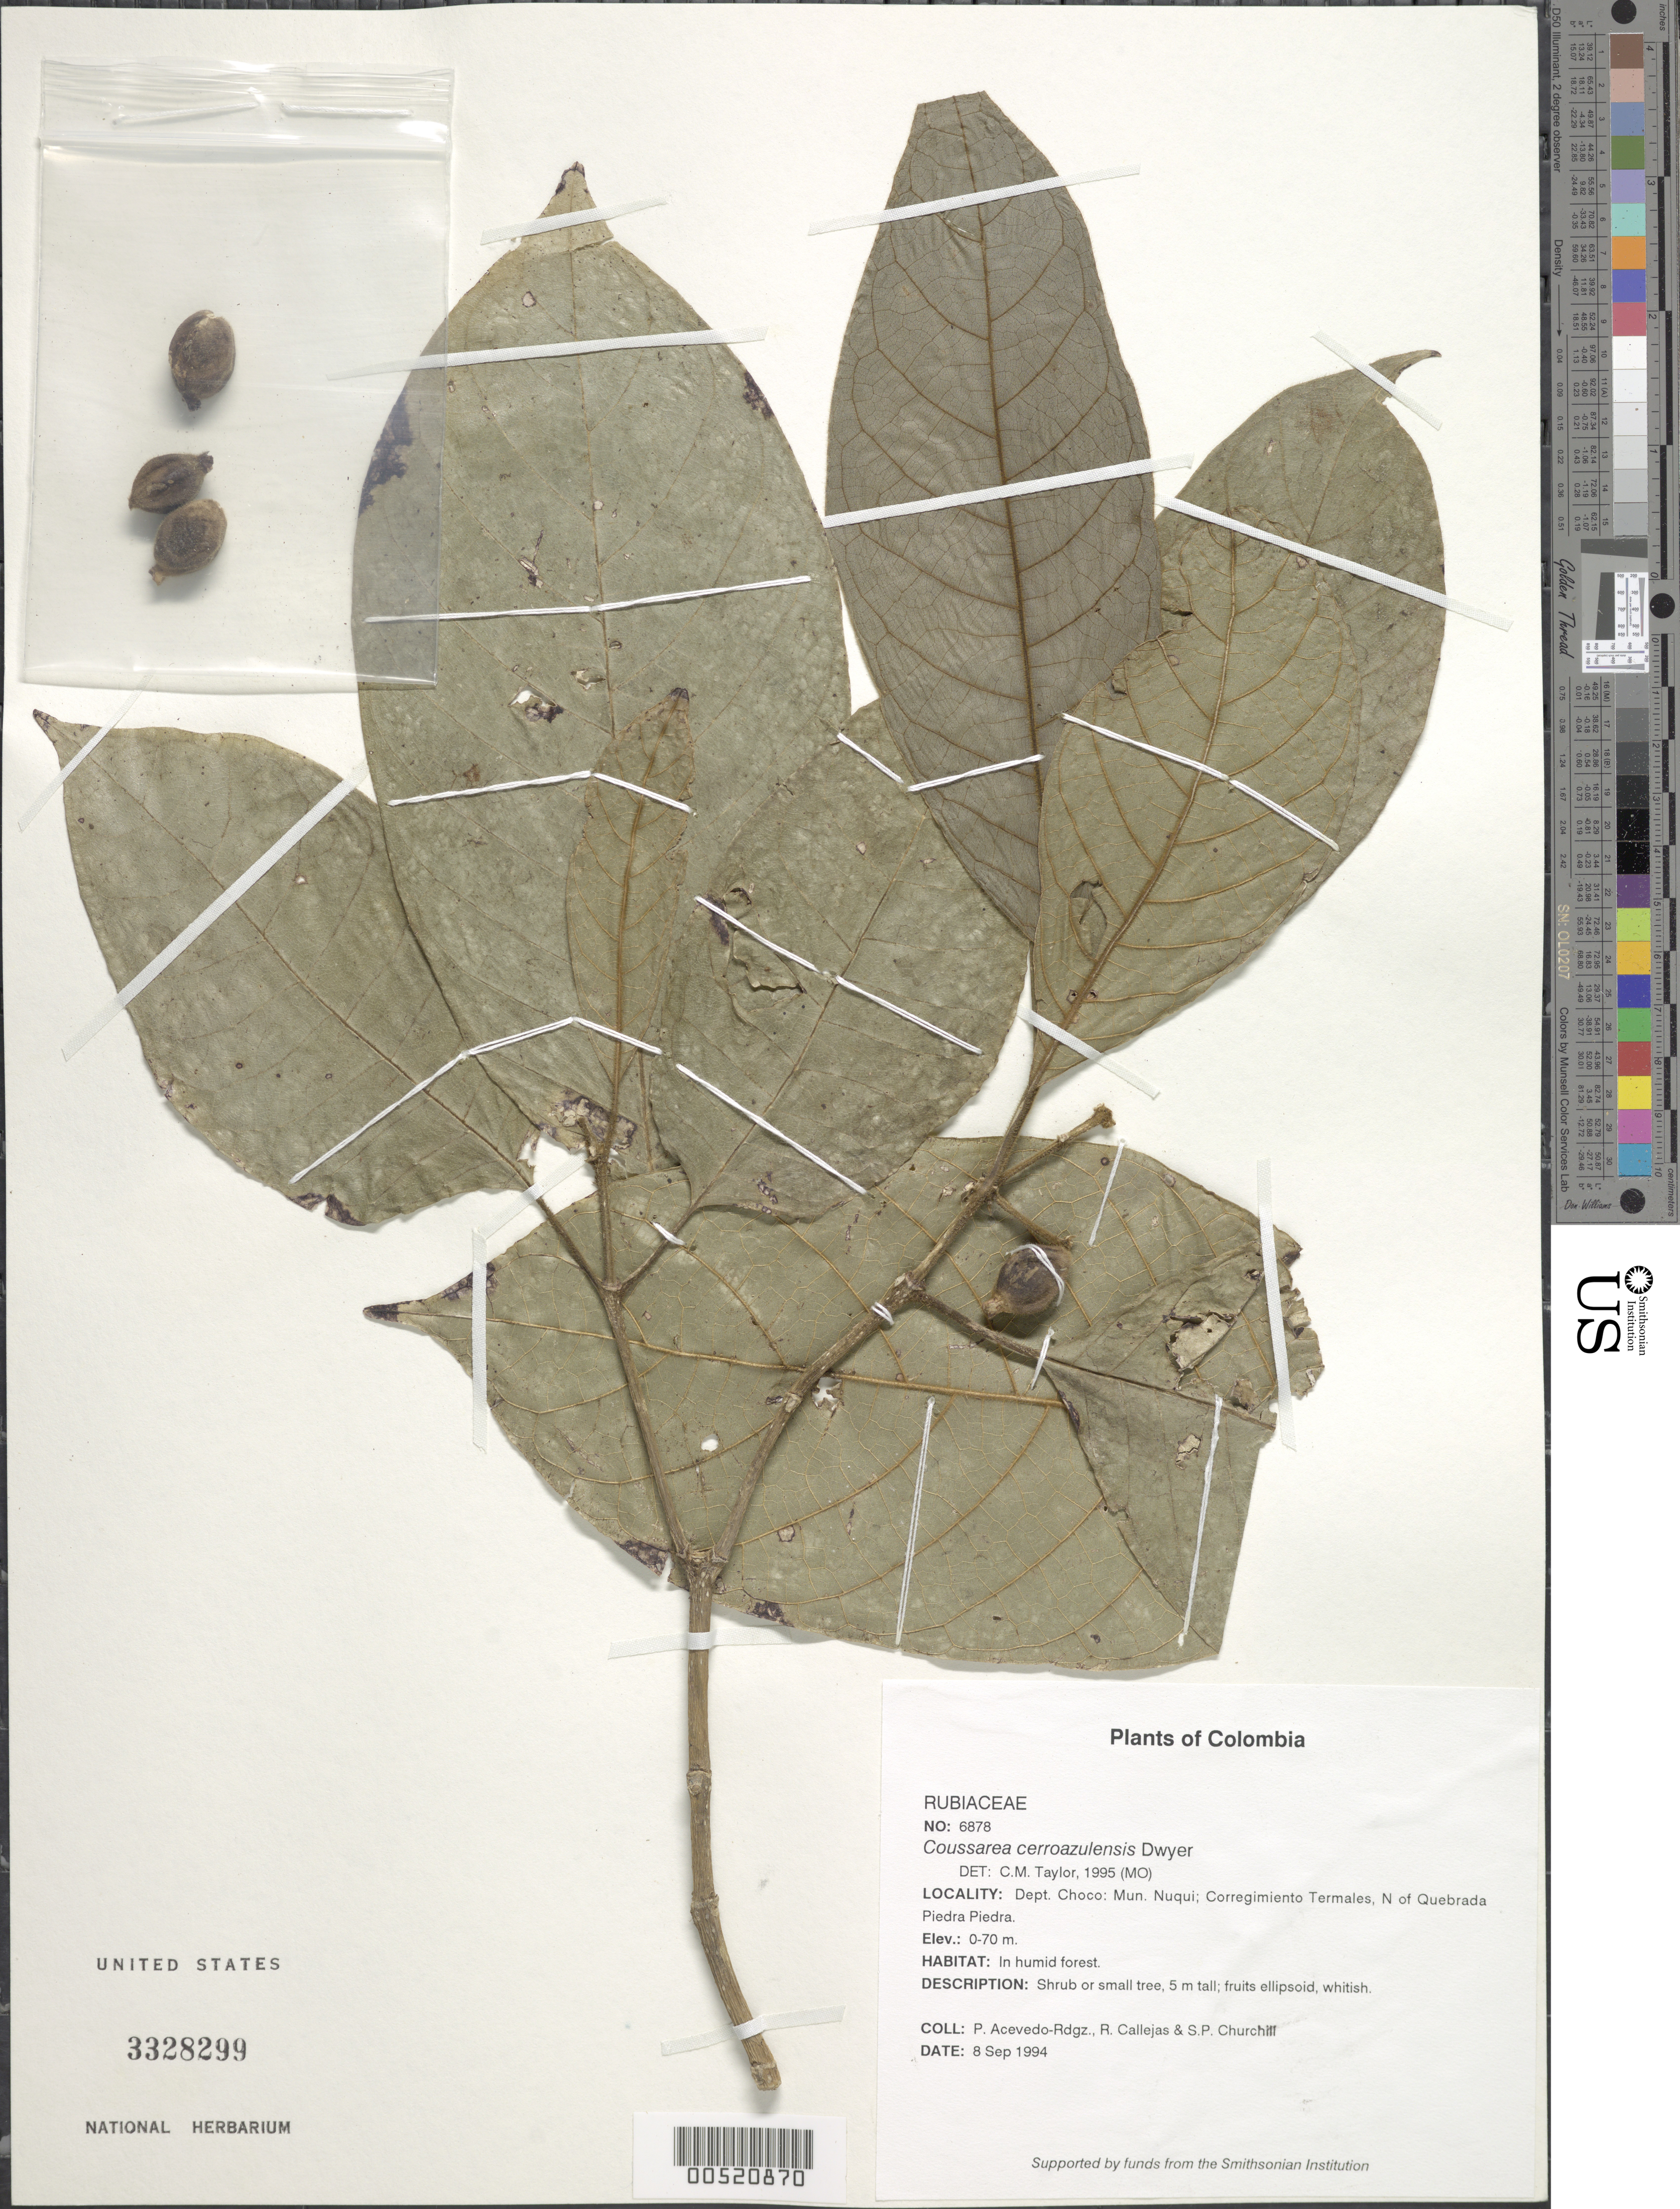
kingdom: Plantae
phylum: Tracheophyta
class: Magnoliopsida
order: Gentianales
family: Rubiaceae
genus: Coussarea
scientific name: Coussarea enneantha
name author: Standl.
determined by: Taylor, Charlotte M.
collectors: P. Acevedo-Rodr., R. Callejas & S. Churchill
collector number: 6878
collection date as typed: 08 Sep 1994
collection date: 1994-09-08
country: Colombia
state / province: Chocó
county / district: Nuqui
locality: Depart. Choco; Mun. Nuqui; Corregimiento Termales, N of Quebrada Piedra Piedra.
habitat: In humid forest.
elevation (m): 0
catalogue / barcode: US 3328299